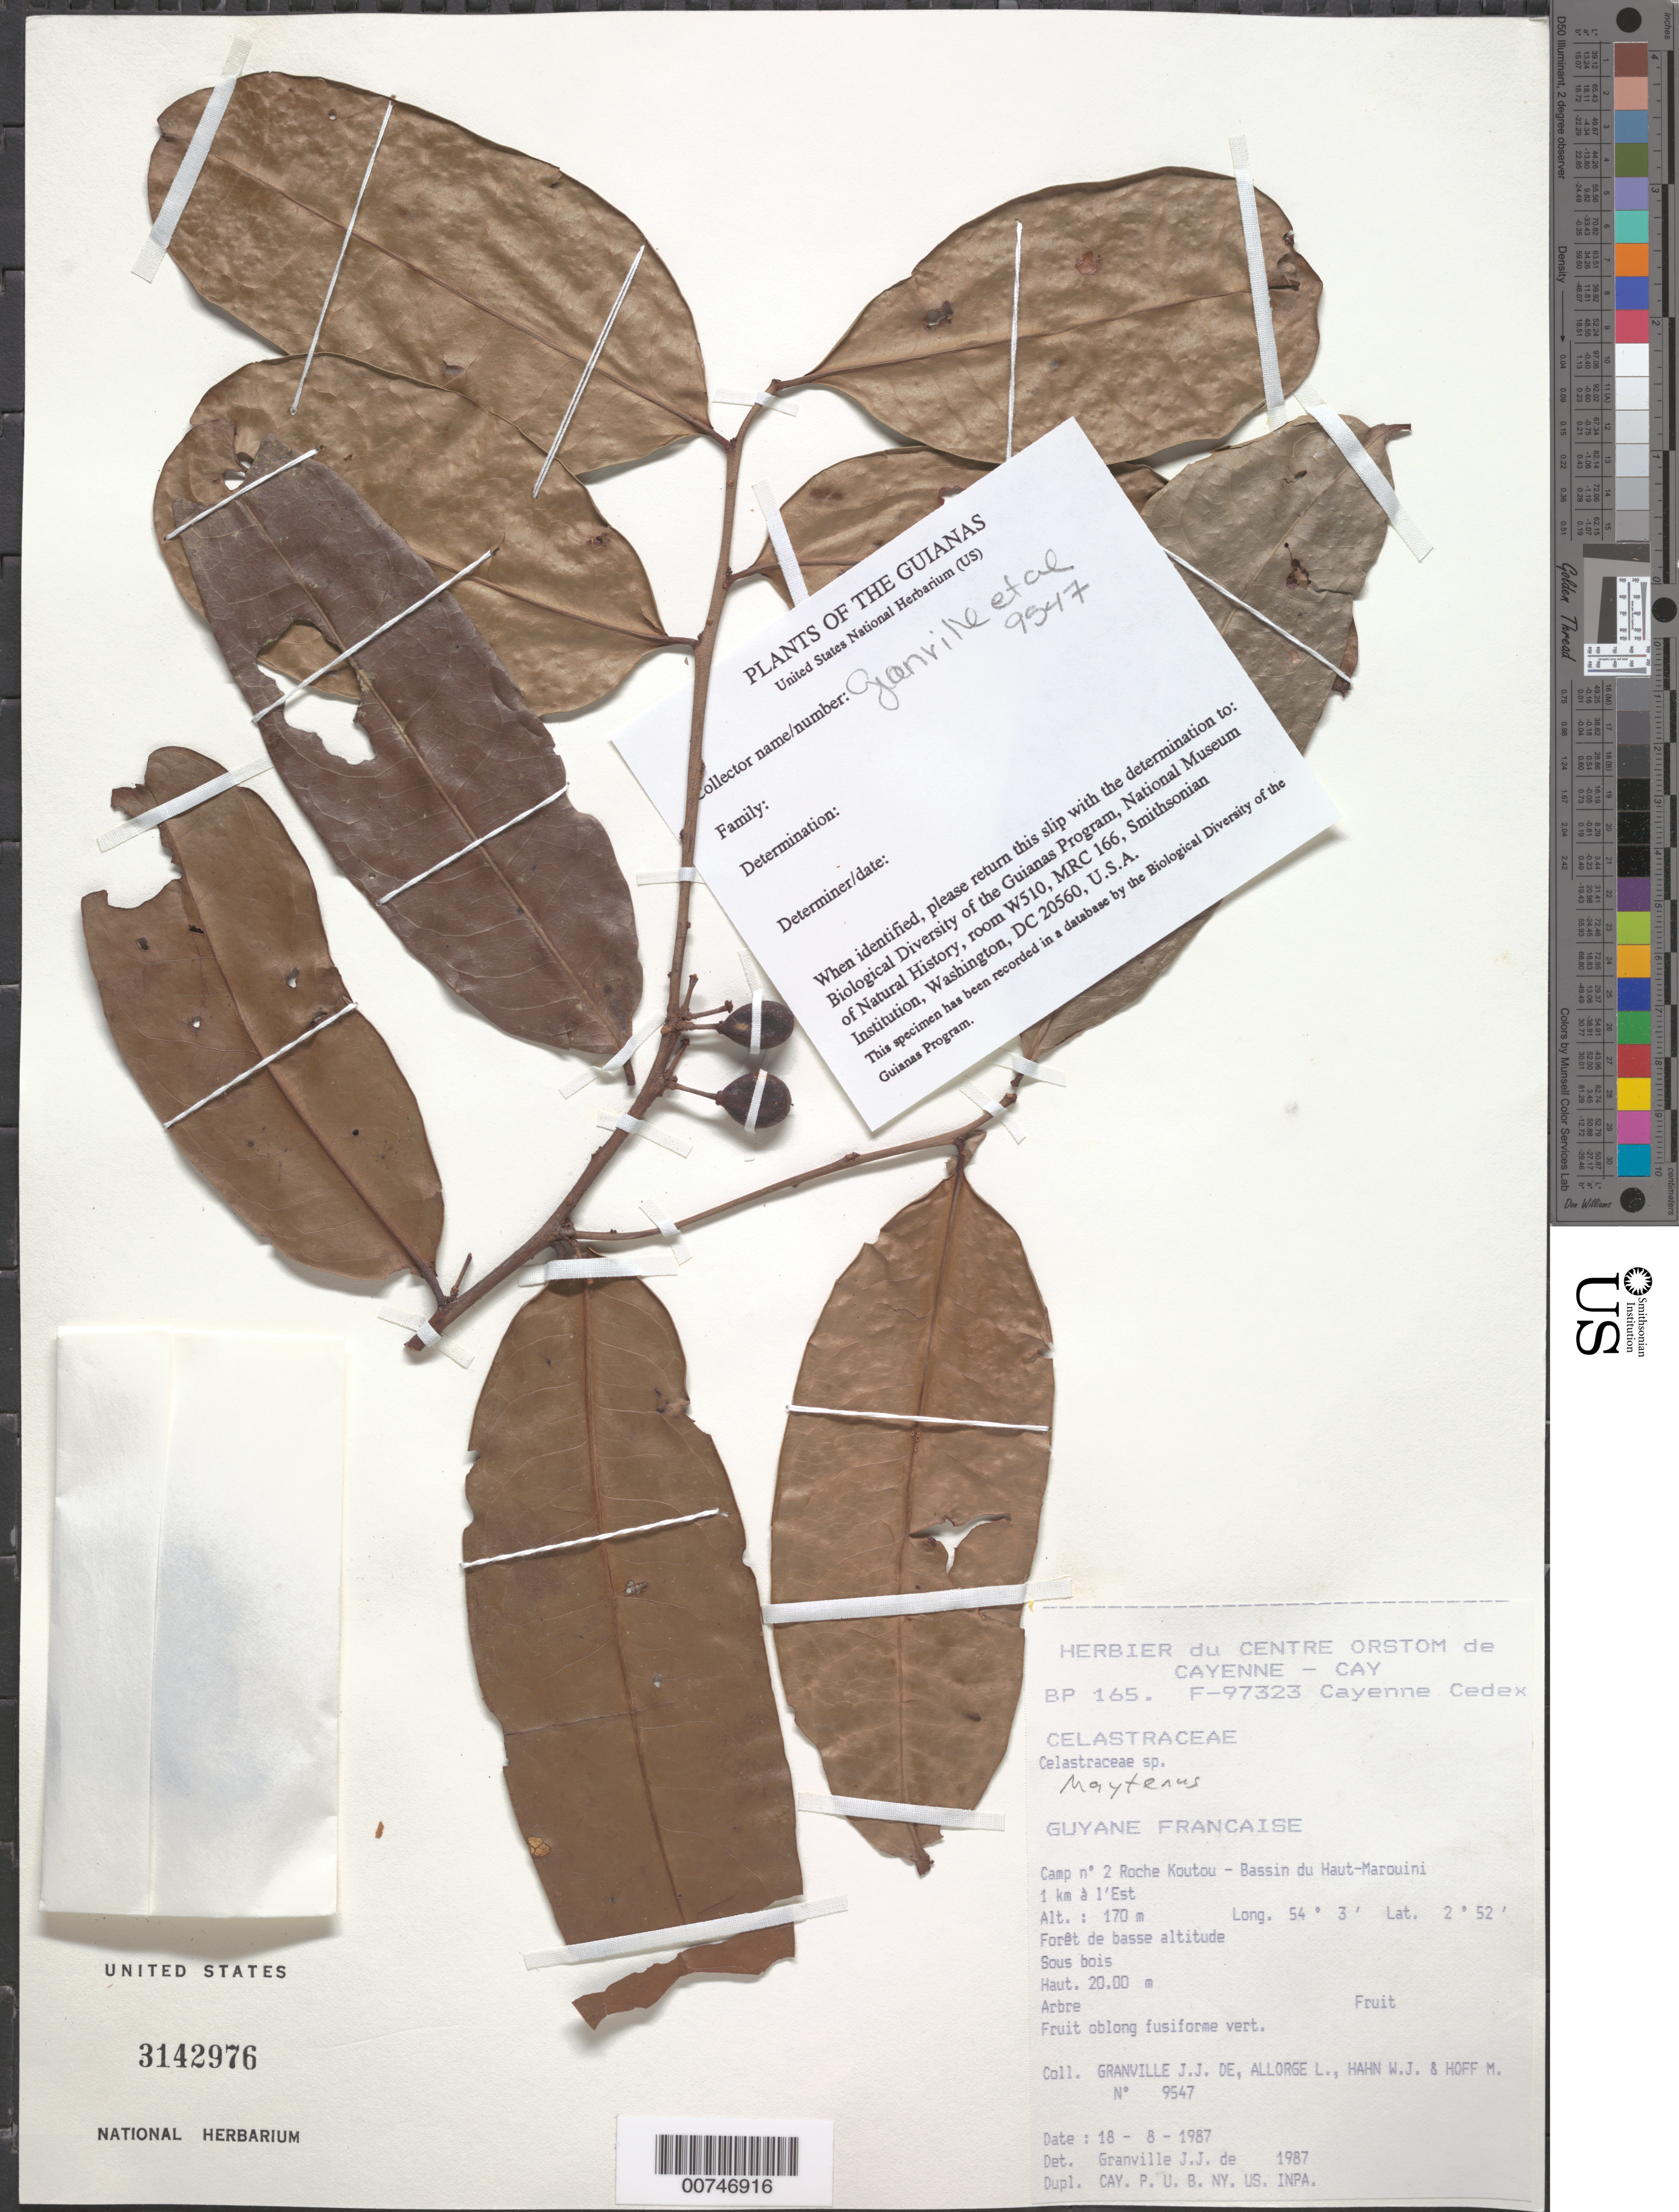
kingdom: Plantae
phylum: Tracheophyta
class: Magnoliopsida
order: Celastrales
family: Celastraceae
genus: Maytenus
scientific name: Maytenus sp.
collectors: J.-J. de Granville, L. Allorge, W. J. Hahn & M. Hoff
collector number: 9547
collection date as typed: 18-Aug-87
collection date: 1987-08-18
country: French Guiana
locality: Roche Koutou, Bassin du Haut-Marouini, Camp # 2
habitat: Low forest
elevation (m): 170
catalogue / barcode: US 3142976